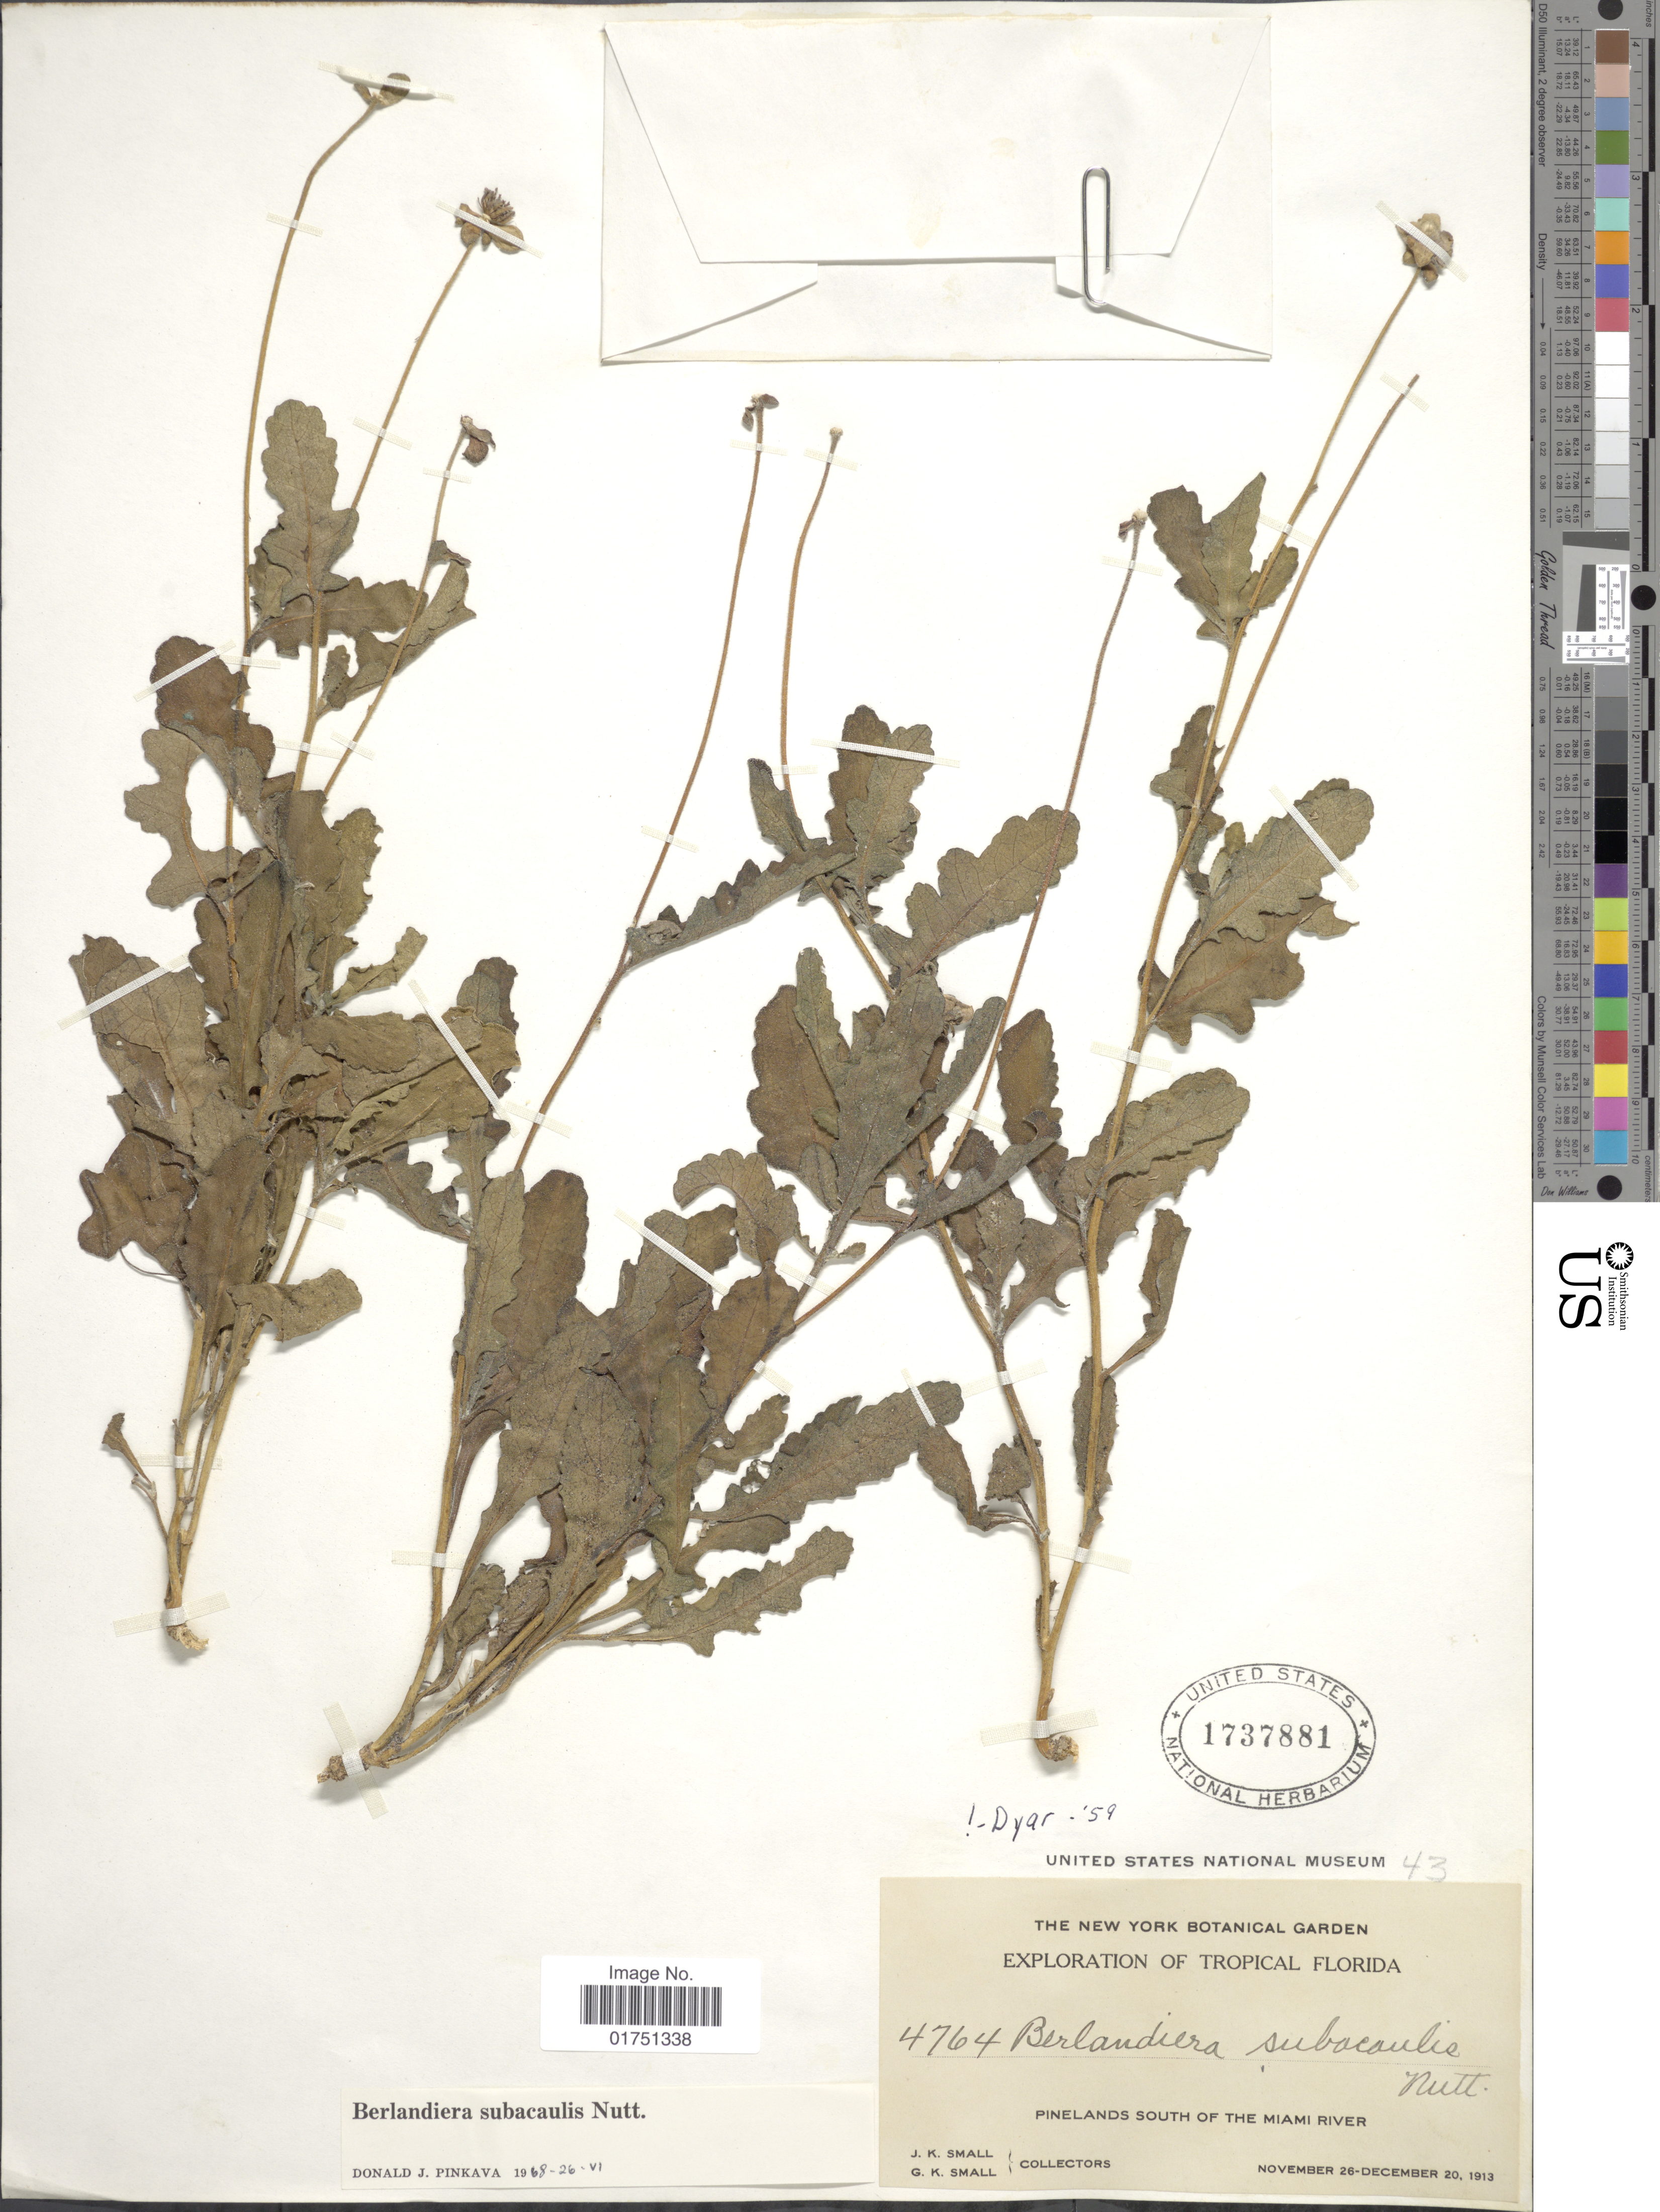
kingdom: Plantae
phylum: Tracheophyta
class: Magnoliopsida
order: Asterales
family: Asteraceae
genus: Berlandiera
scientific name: Berlandiera subacaulis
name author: Nutt.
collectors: J. K. Small & G. K. Small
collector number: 4764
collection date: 1913-11-26/1913-12-20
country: United States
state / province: Florida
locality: Tropical Florida. Pinelands South of the Miami River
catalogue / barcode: US 1737881